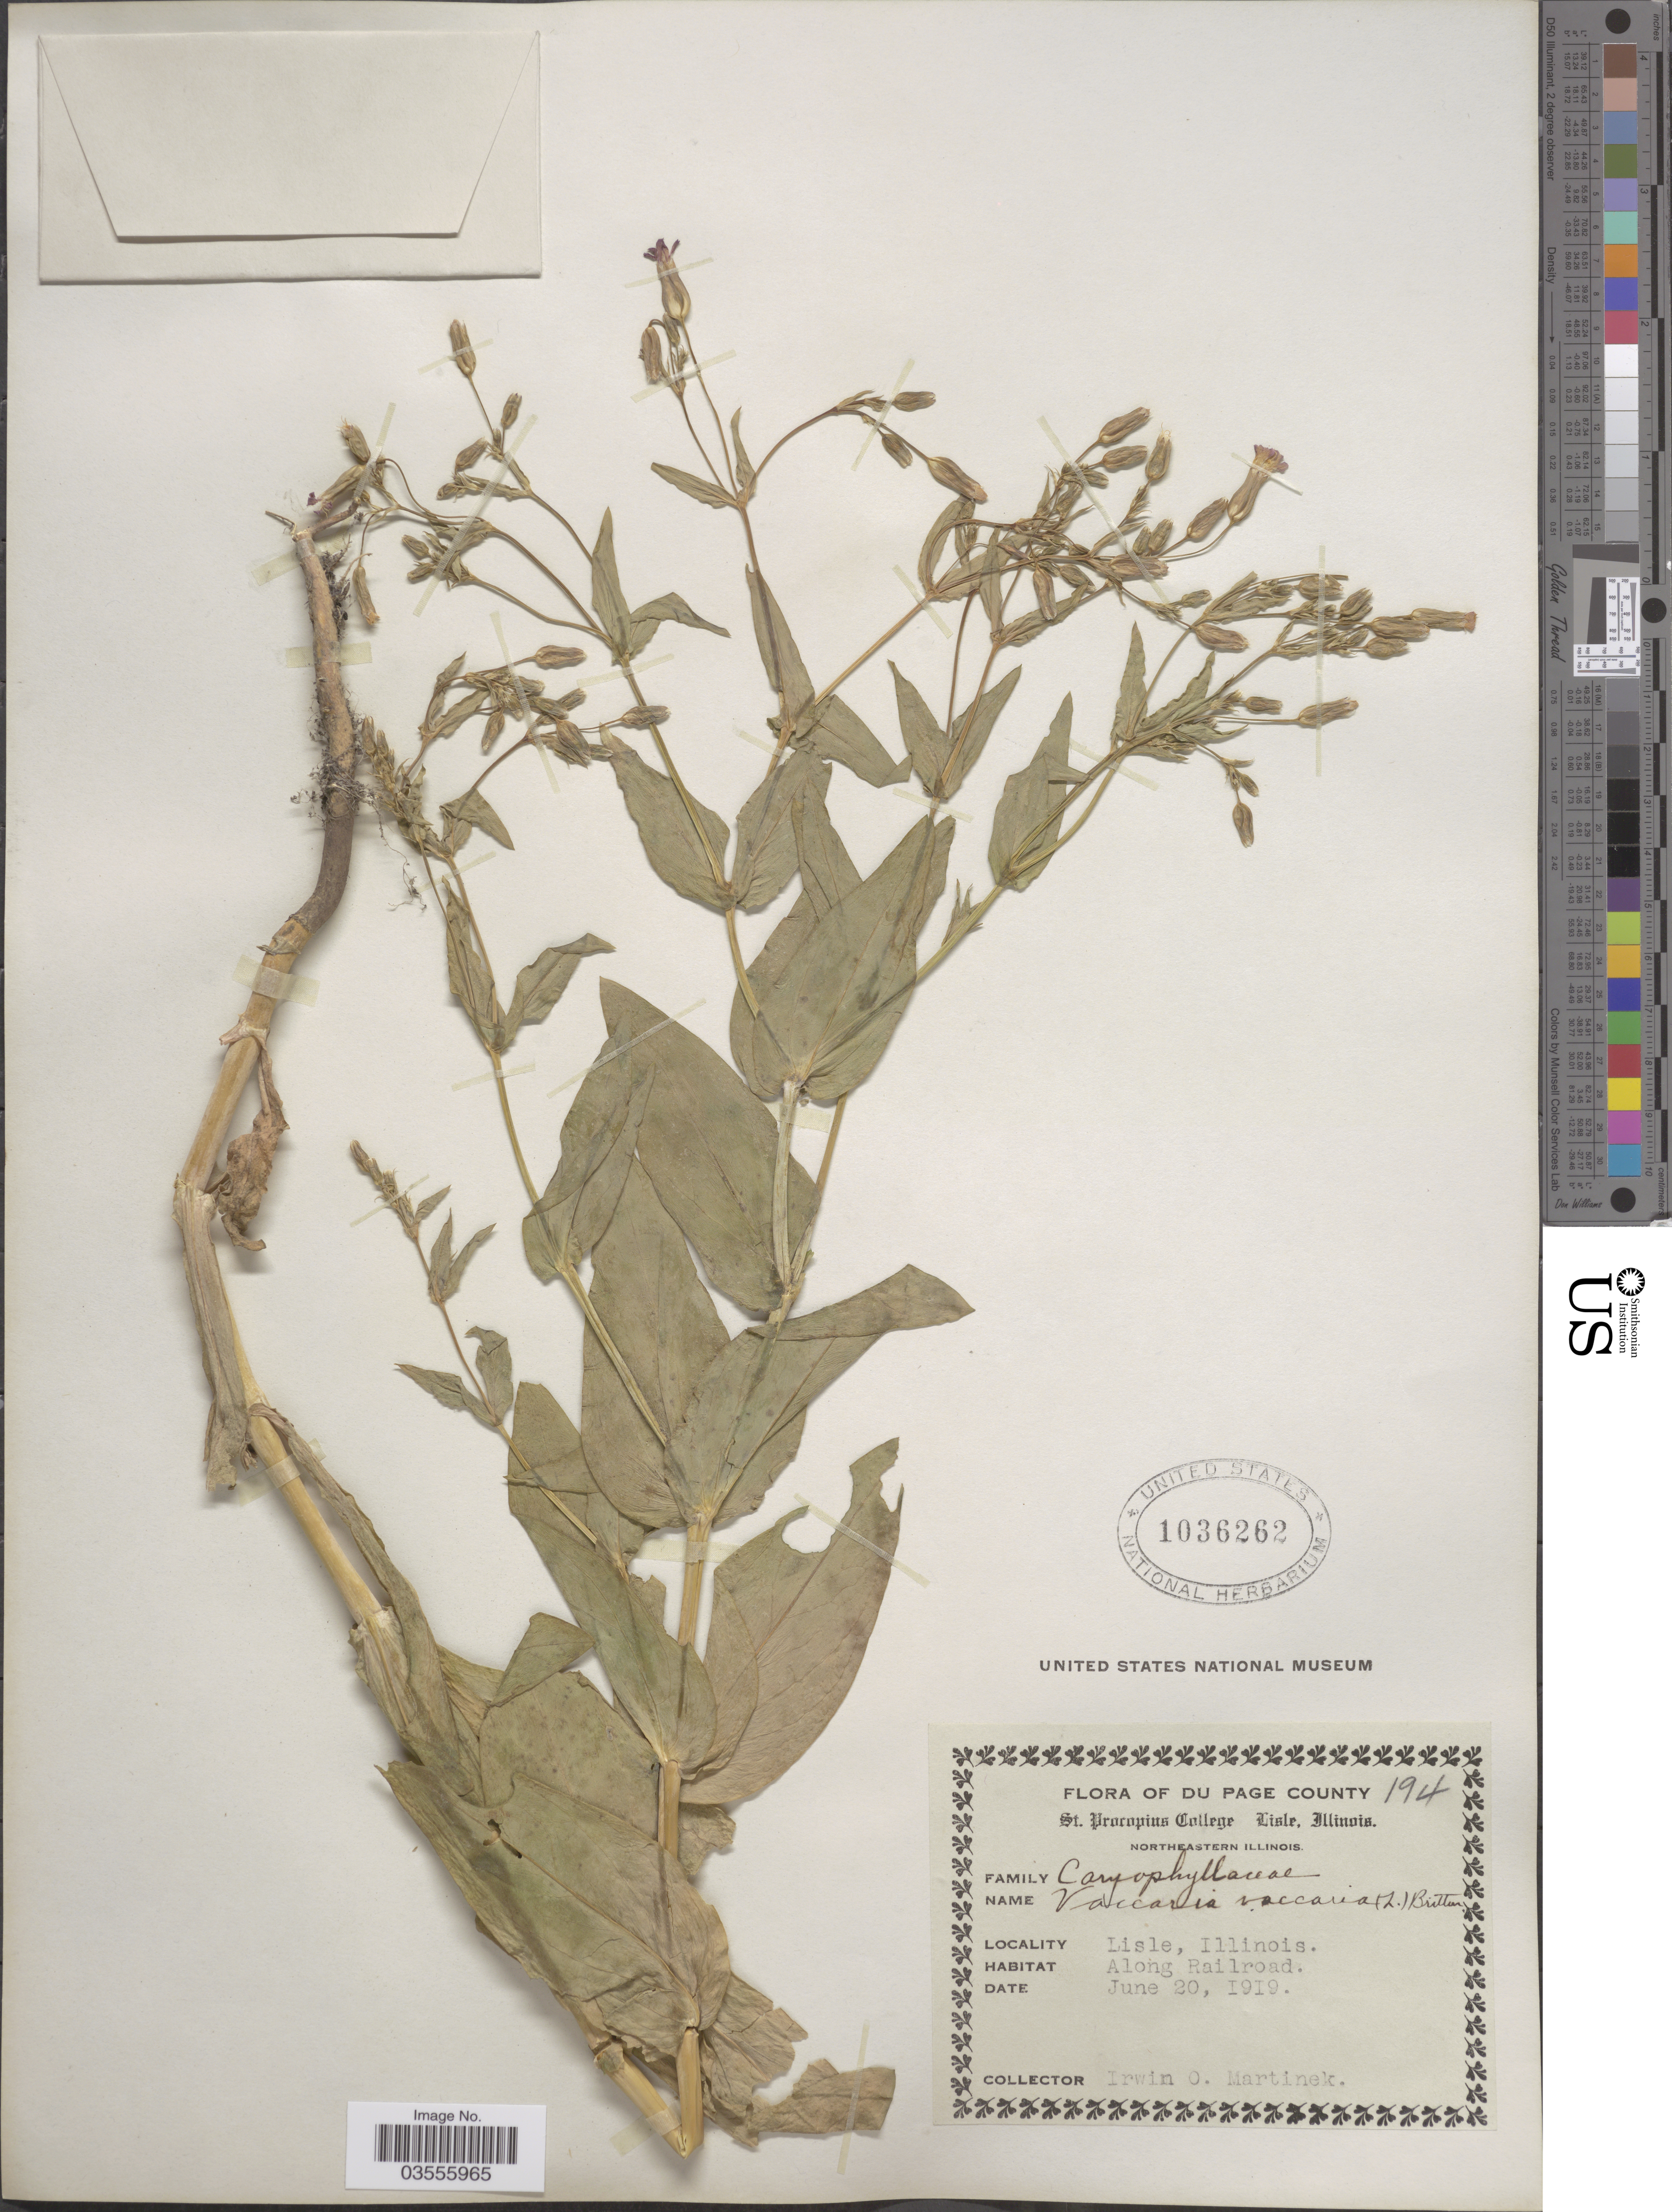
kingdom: Plantae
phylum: Tracheophyta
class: Magnoliopsida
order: Caryophyllales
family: Caryophyllaceae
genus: Vaccaria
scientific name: Vaccaria vaccaria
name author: (L.) Britton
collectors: I. Martinek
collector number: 194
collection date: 1919-06-20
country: United States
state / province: Illinois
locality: Du Page County. Northeastern Illinois. Lisle. Along Railroad.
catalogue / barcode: US 1036262